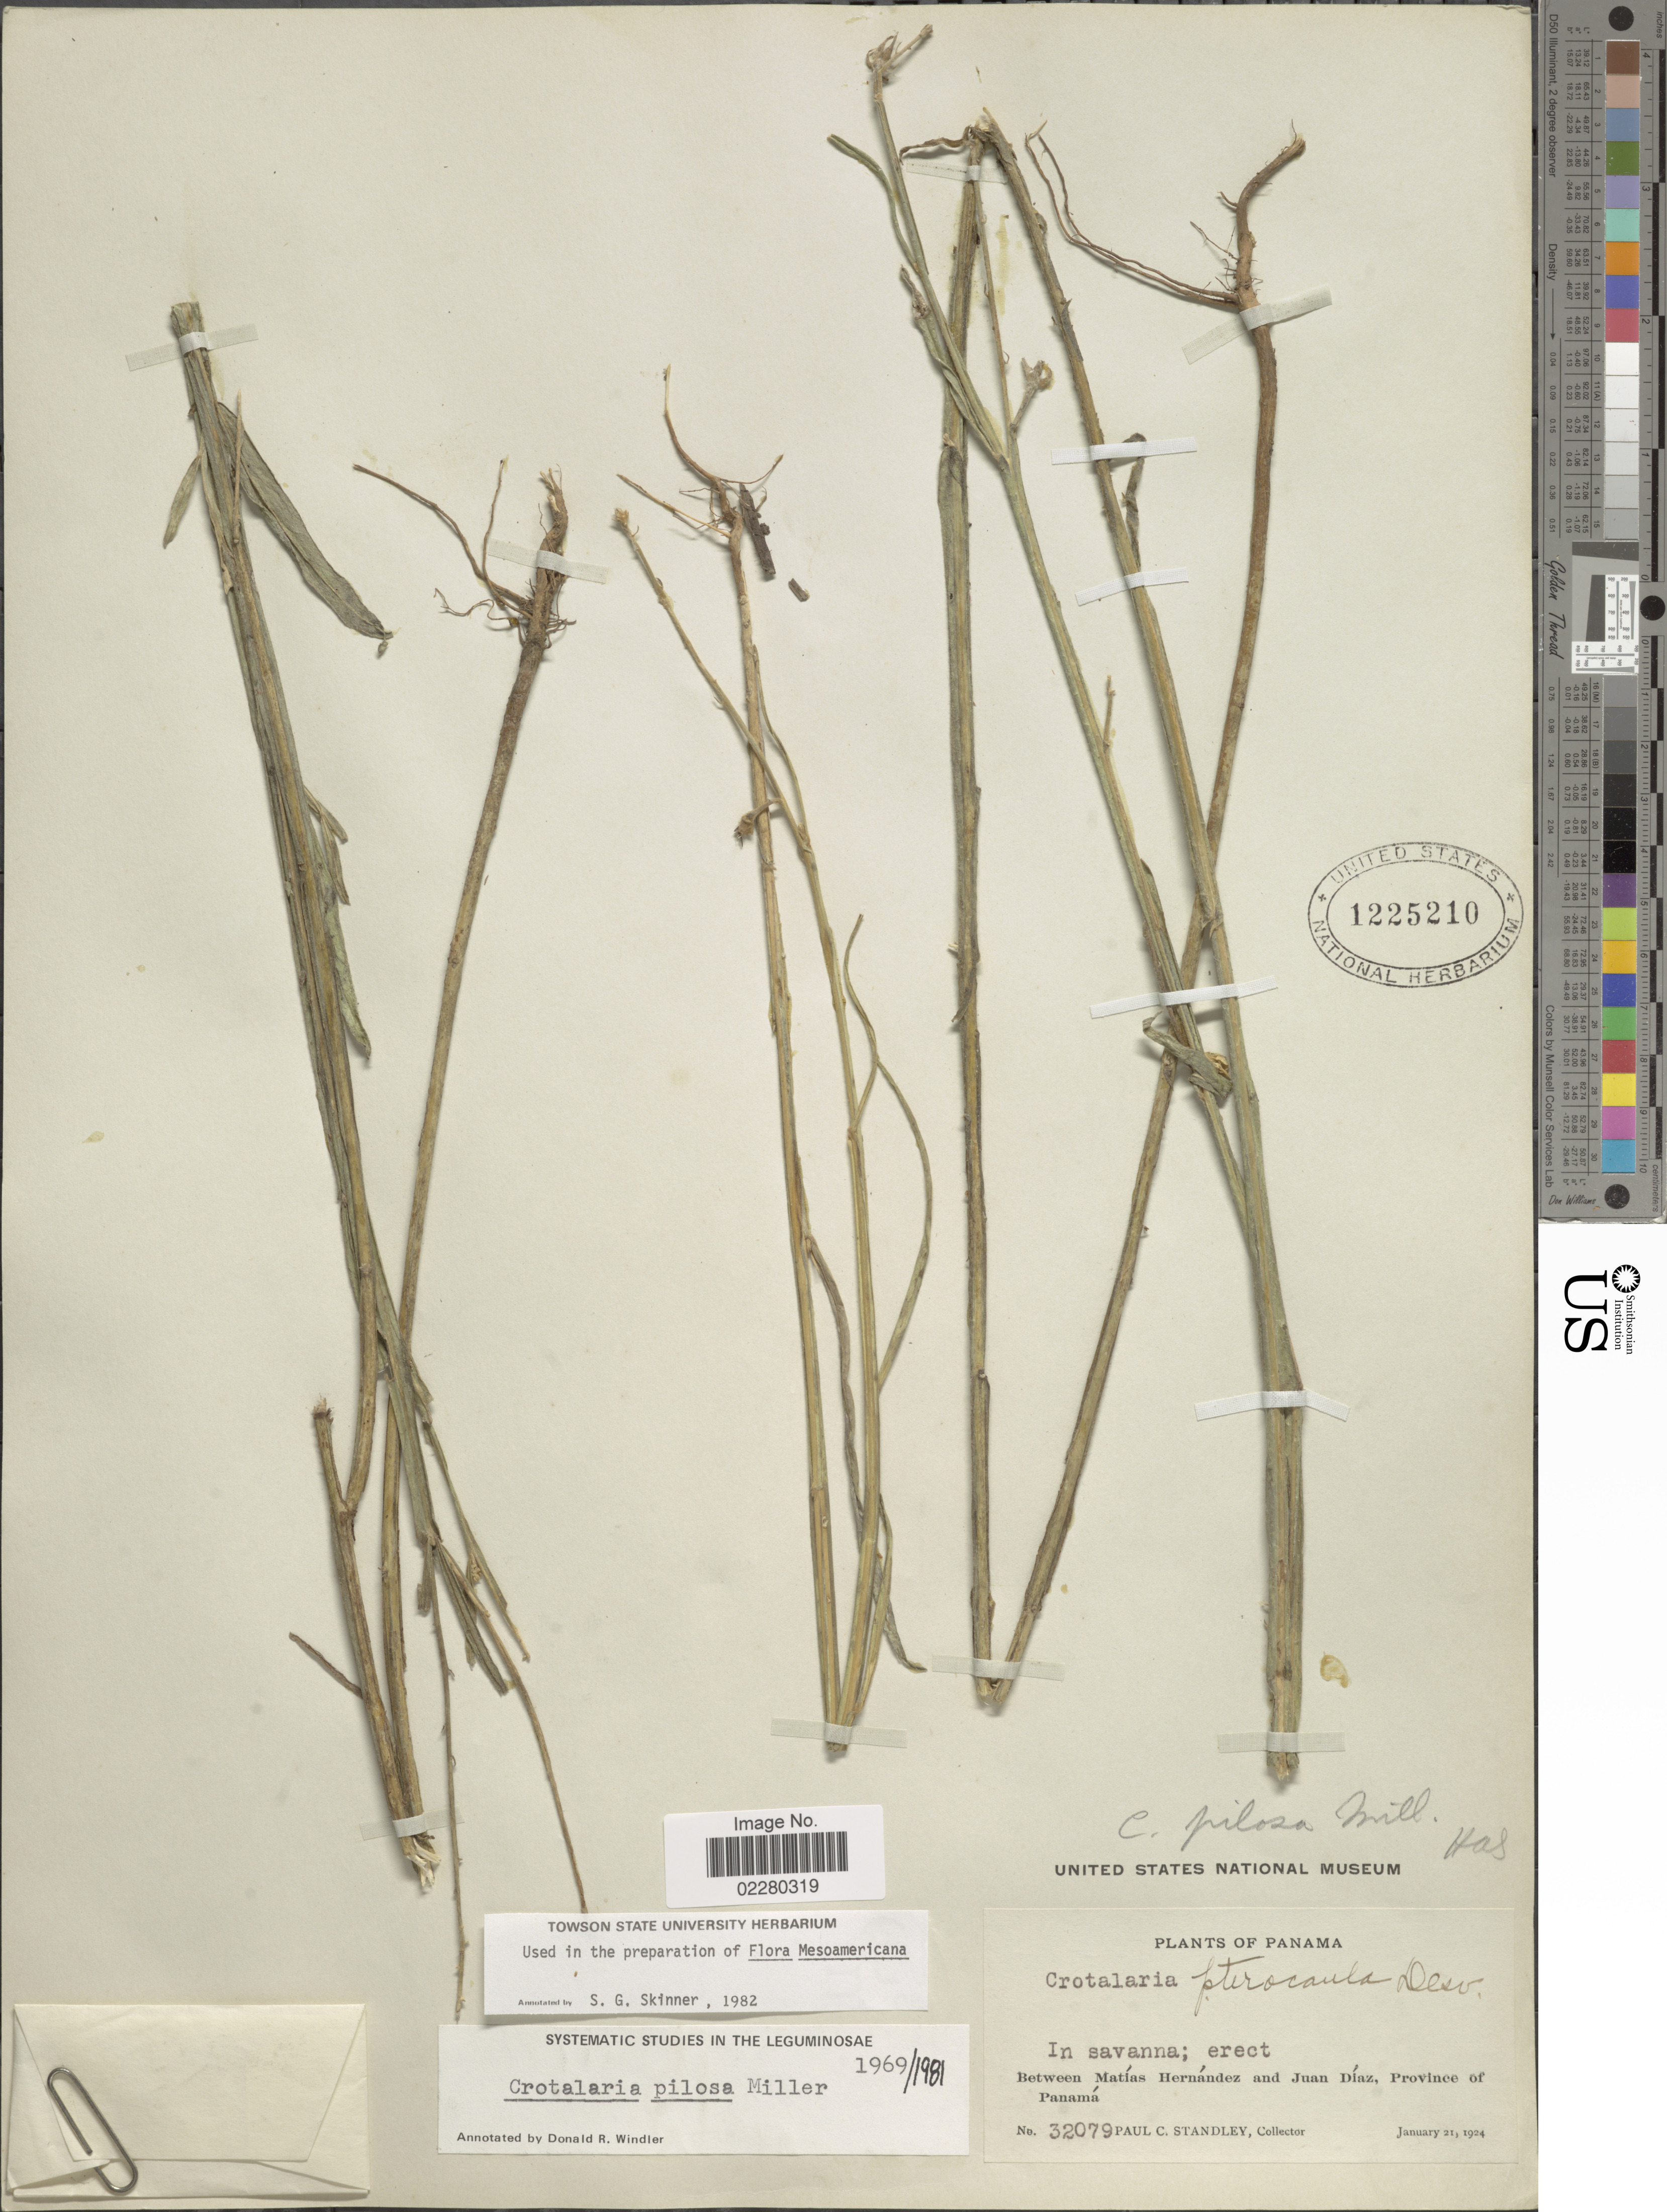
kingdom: Plantae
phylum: Tracheophyta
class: Magnoliopsida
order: Fabales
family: Fabaceae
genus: Crotalaria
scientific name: Crotalaria pilosa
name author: Mill.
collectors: P. C. Standley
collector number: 32079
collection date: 1924-01-21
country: Panama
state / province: Panamá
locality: Between Matías Hernández and Juan Díaz, Province of Panamá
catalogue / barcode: US 1225210